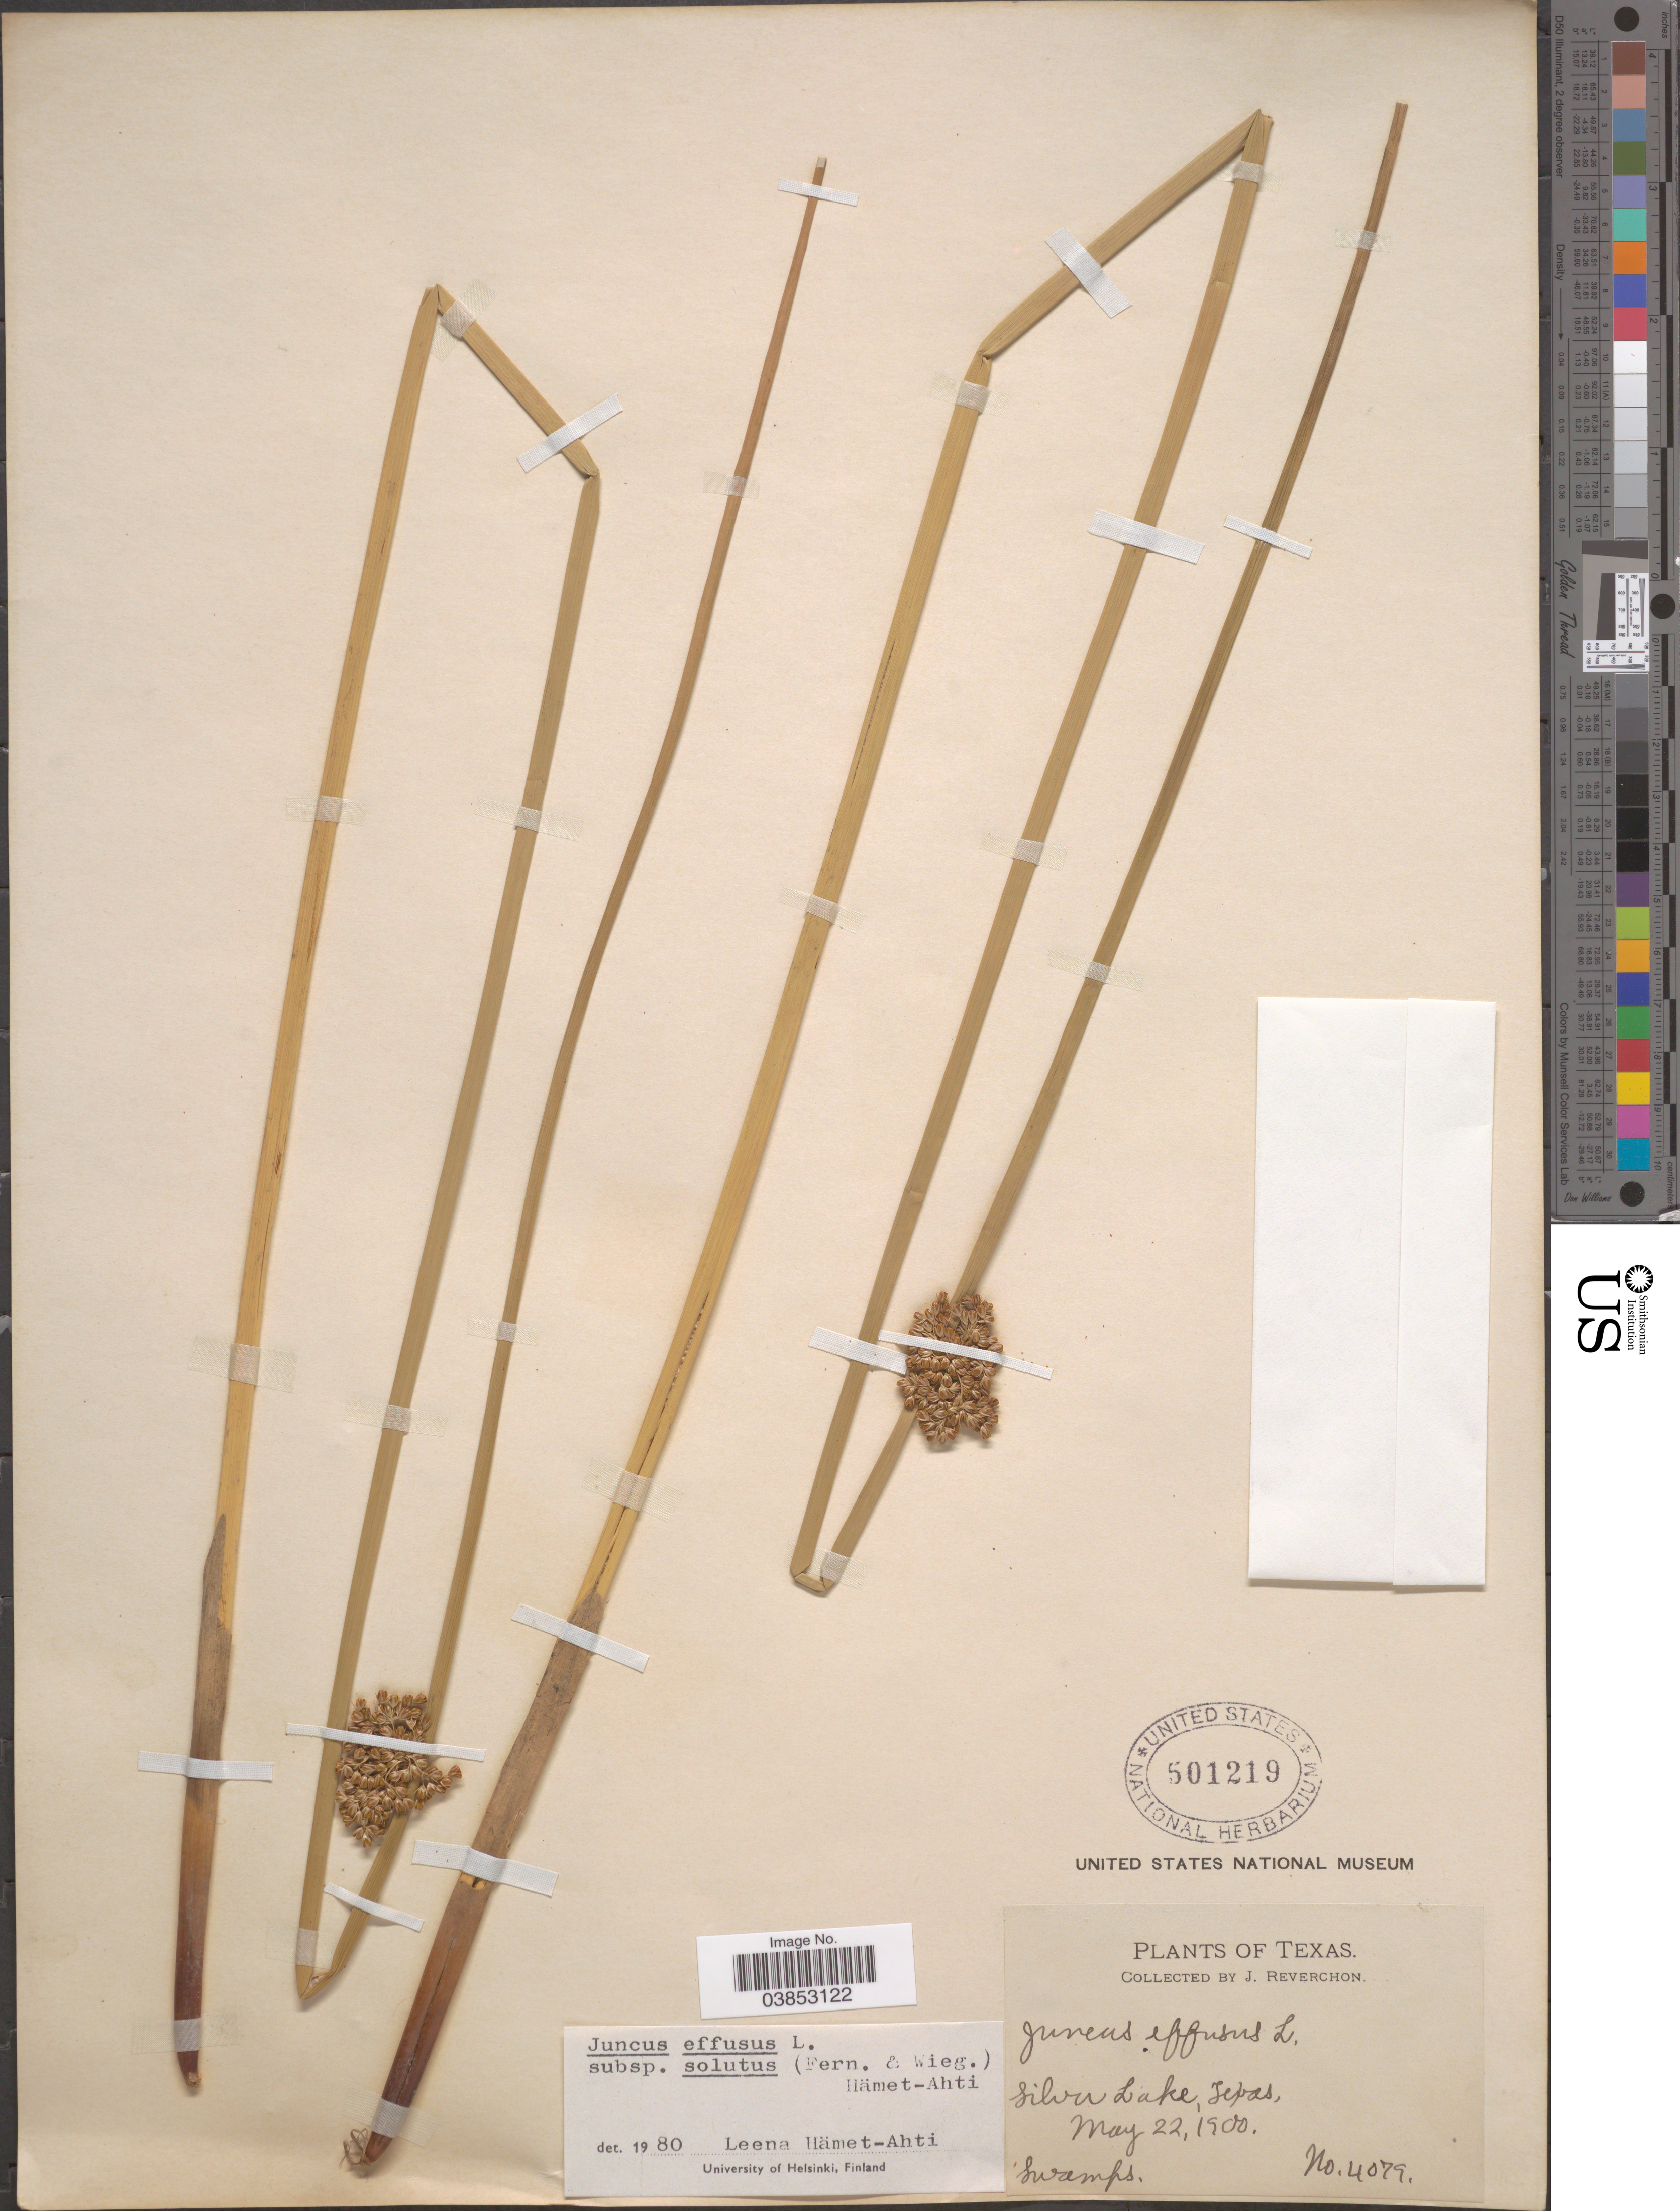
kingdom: Plantae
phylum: Tracheophyta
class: Liliopsida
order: Poales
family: Juncaceae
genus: Juncus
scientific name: Juncus effusus var. solutus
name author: Fernald & Wiegand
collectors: J. Reverchon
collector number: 4079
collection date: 1900-05-22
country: United States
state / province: Texas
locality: Silver Lake.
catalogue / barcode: US 501219